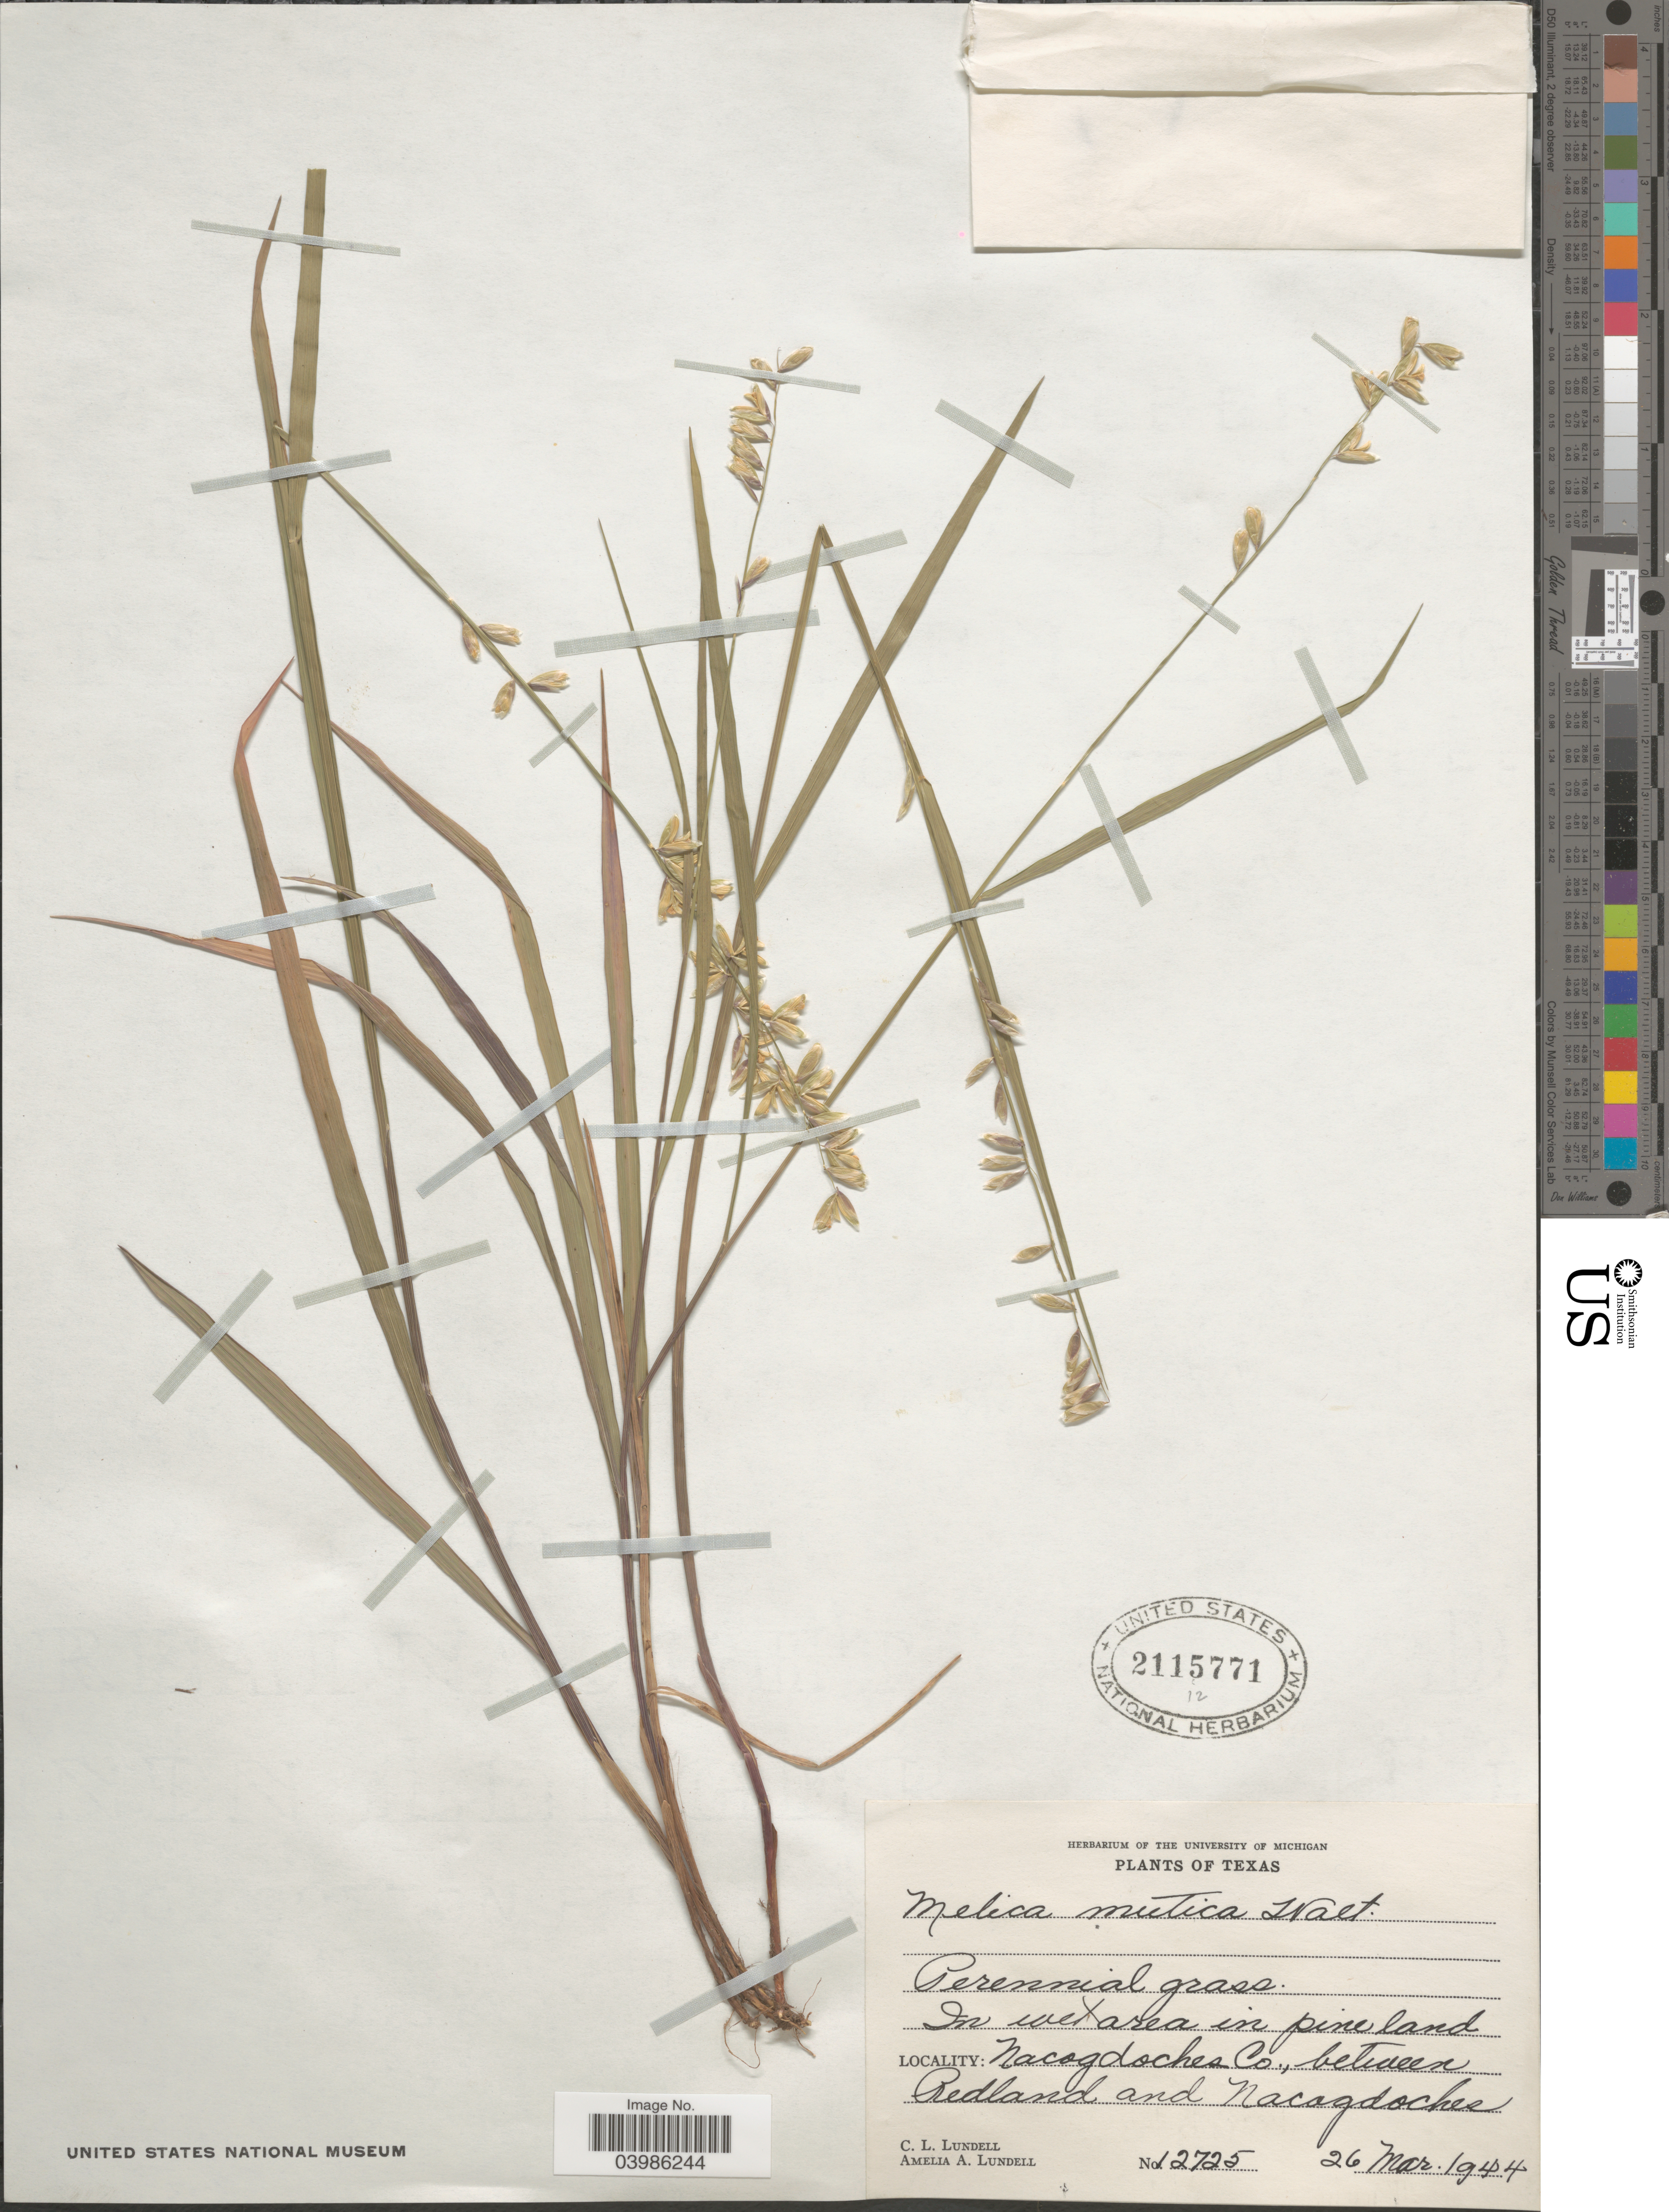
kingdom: Plantae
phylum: Tracheophyta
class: Liliopsida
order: Poales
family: Poaceae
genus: Melica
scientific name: Melica mutica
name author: Walter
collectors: C. L. Lundell & A. A. Lundell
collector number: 12725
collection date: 1944-03-26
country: United States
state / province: Texas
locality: Nacogdoches Co., between Redland and Nacagdochee.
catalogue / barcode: US 2115771